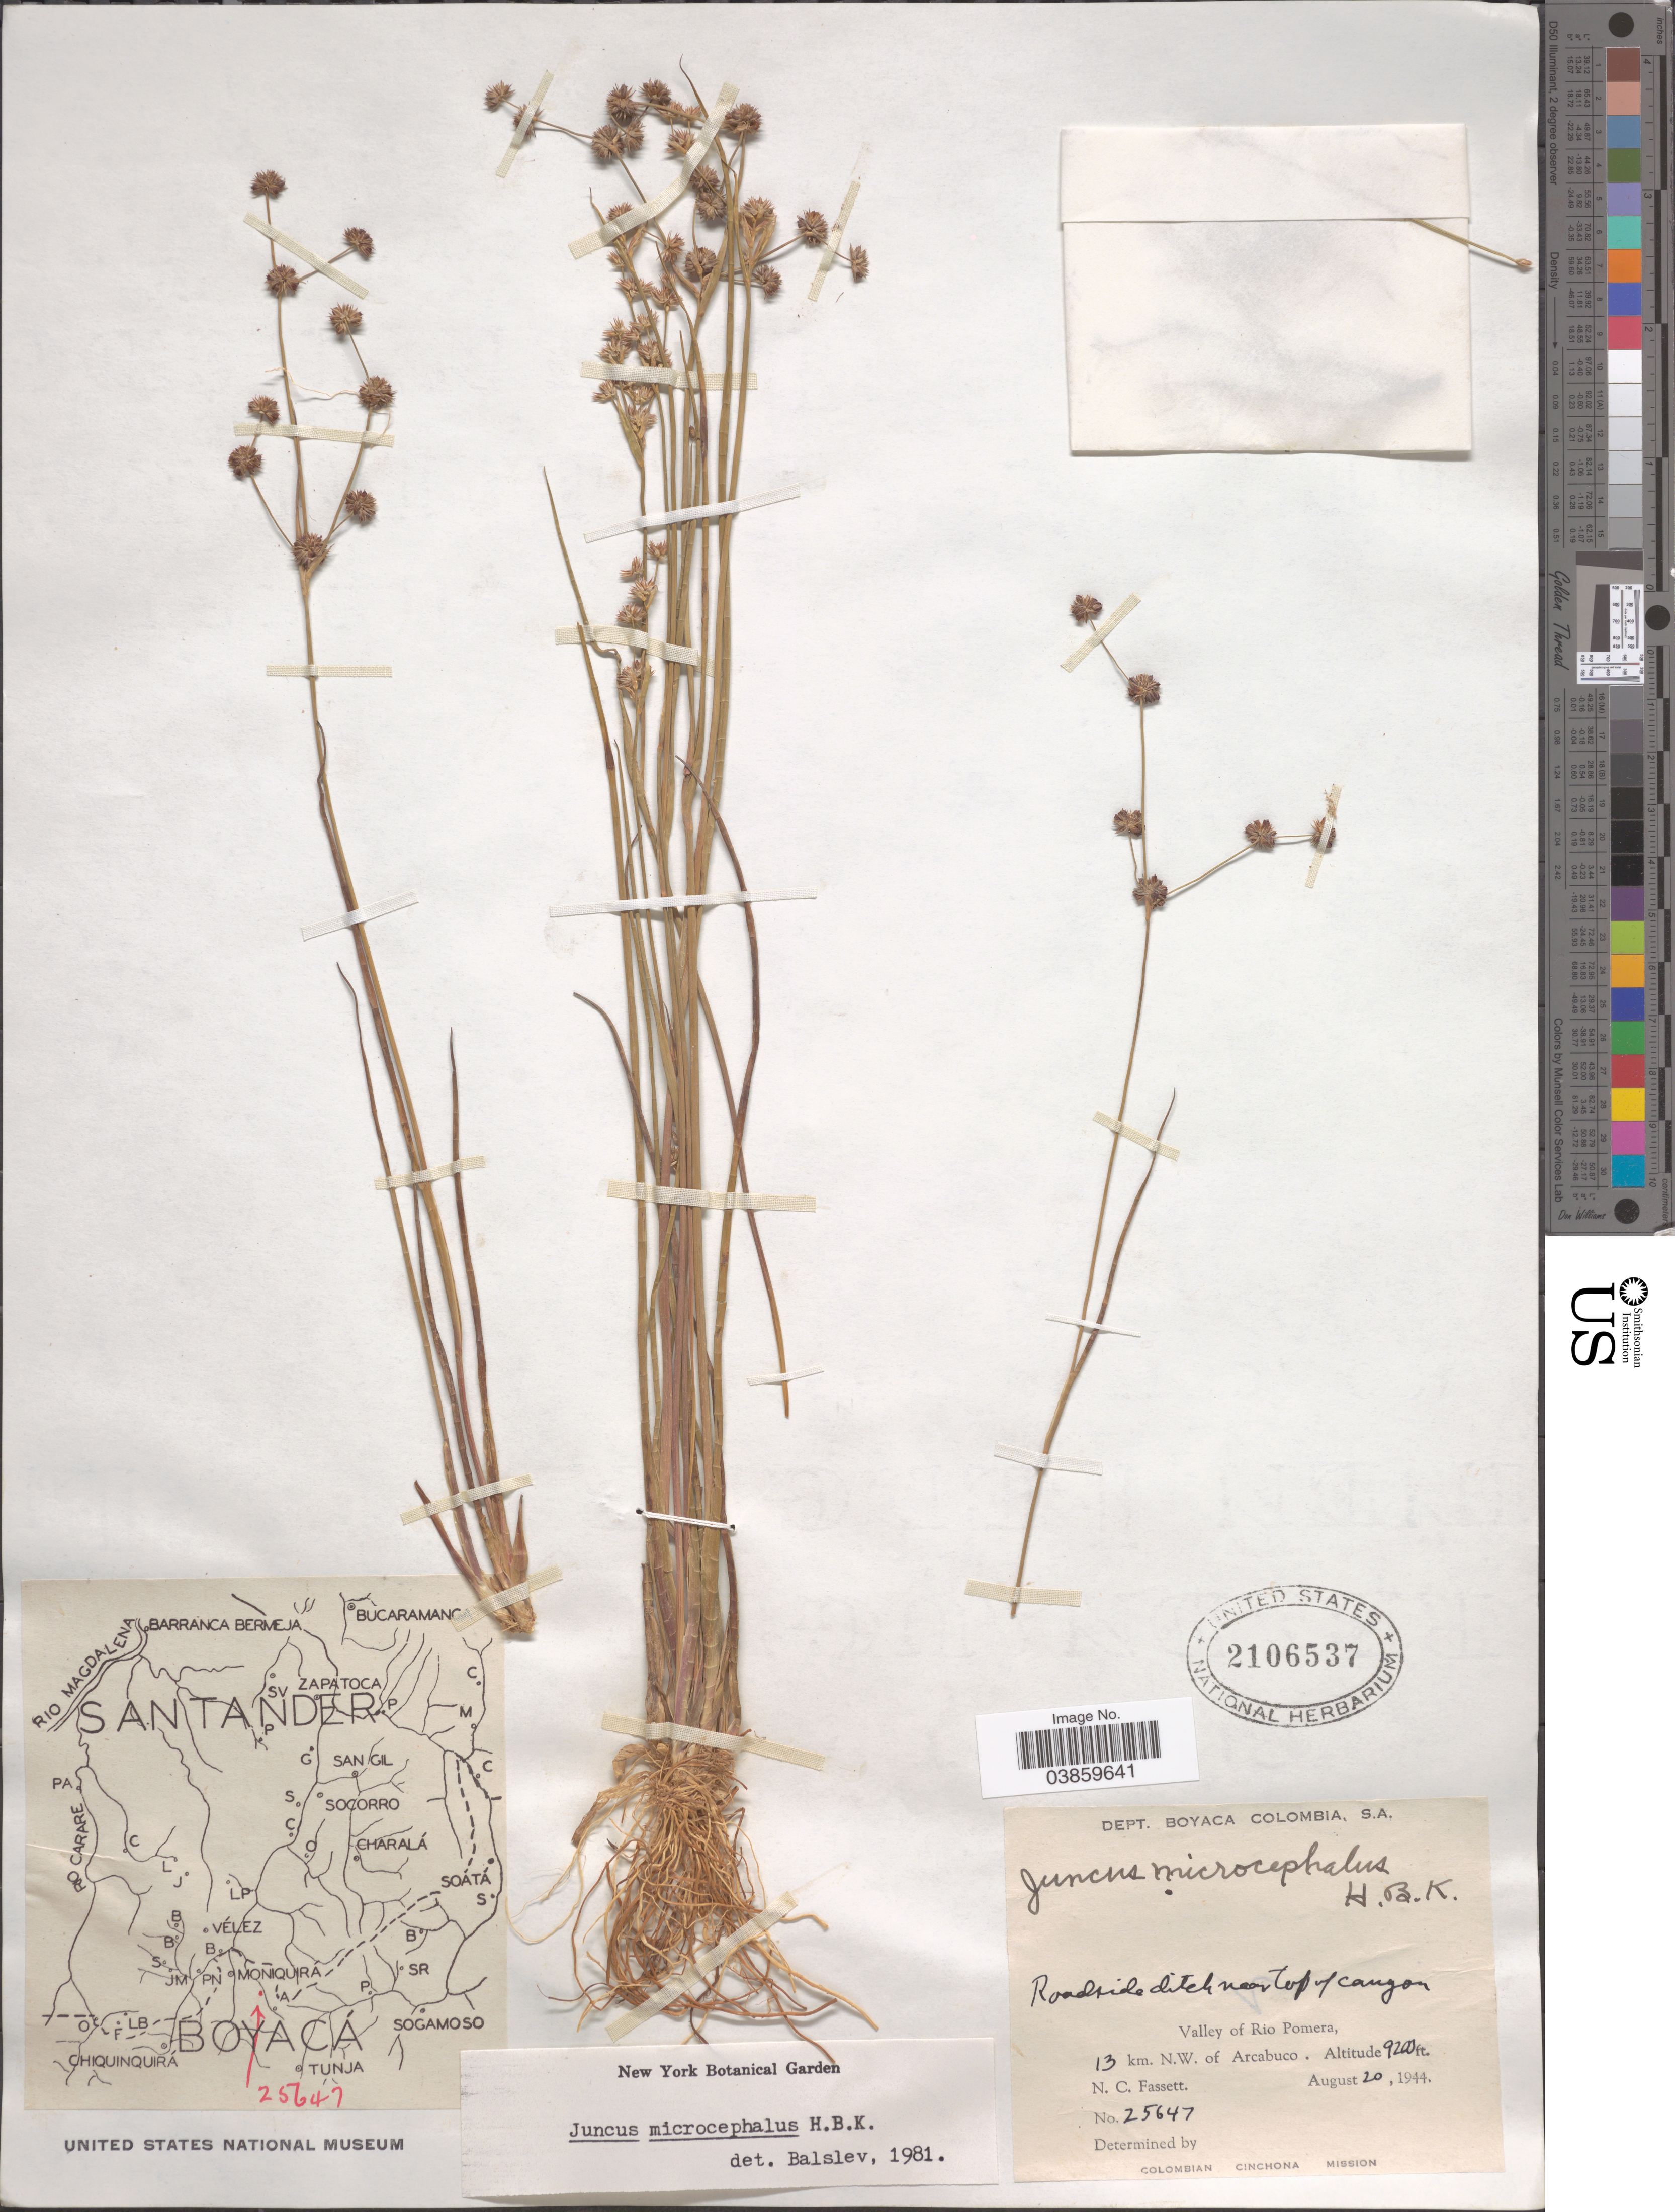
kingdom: Plantae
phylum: Tracheophyta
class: Liliopsida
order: Poales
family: Juncaceae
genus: Juncus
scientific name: Juncus microcephalus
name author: Kunth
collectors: N. C. Fassett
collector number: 25647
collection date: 1944-08-20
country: Colombia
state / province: Boyacá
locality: Dept. Boyaca. Near top of canyon. Valley of Rio Pomera, 13 km. N.W. of Arcabuco.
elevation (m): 2804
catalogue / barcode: US 2106537